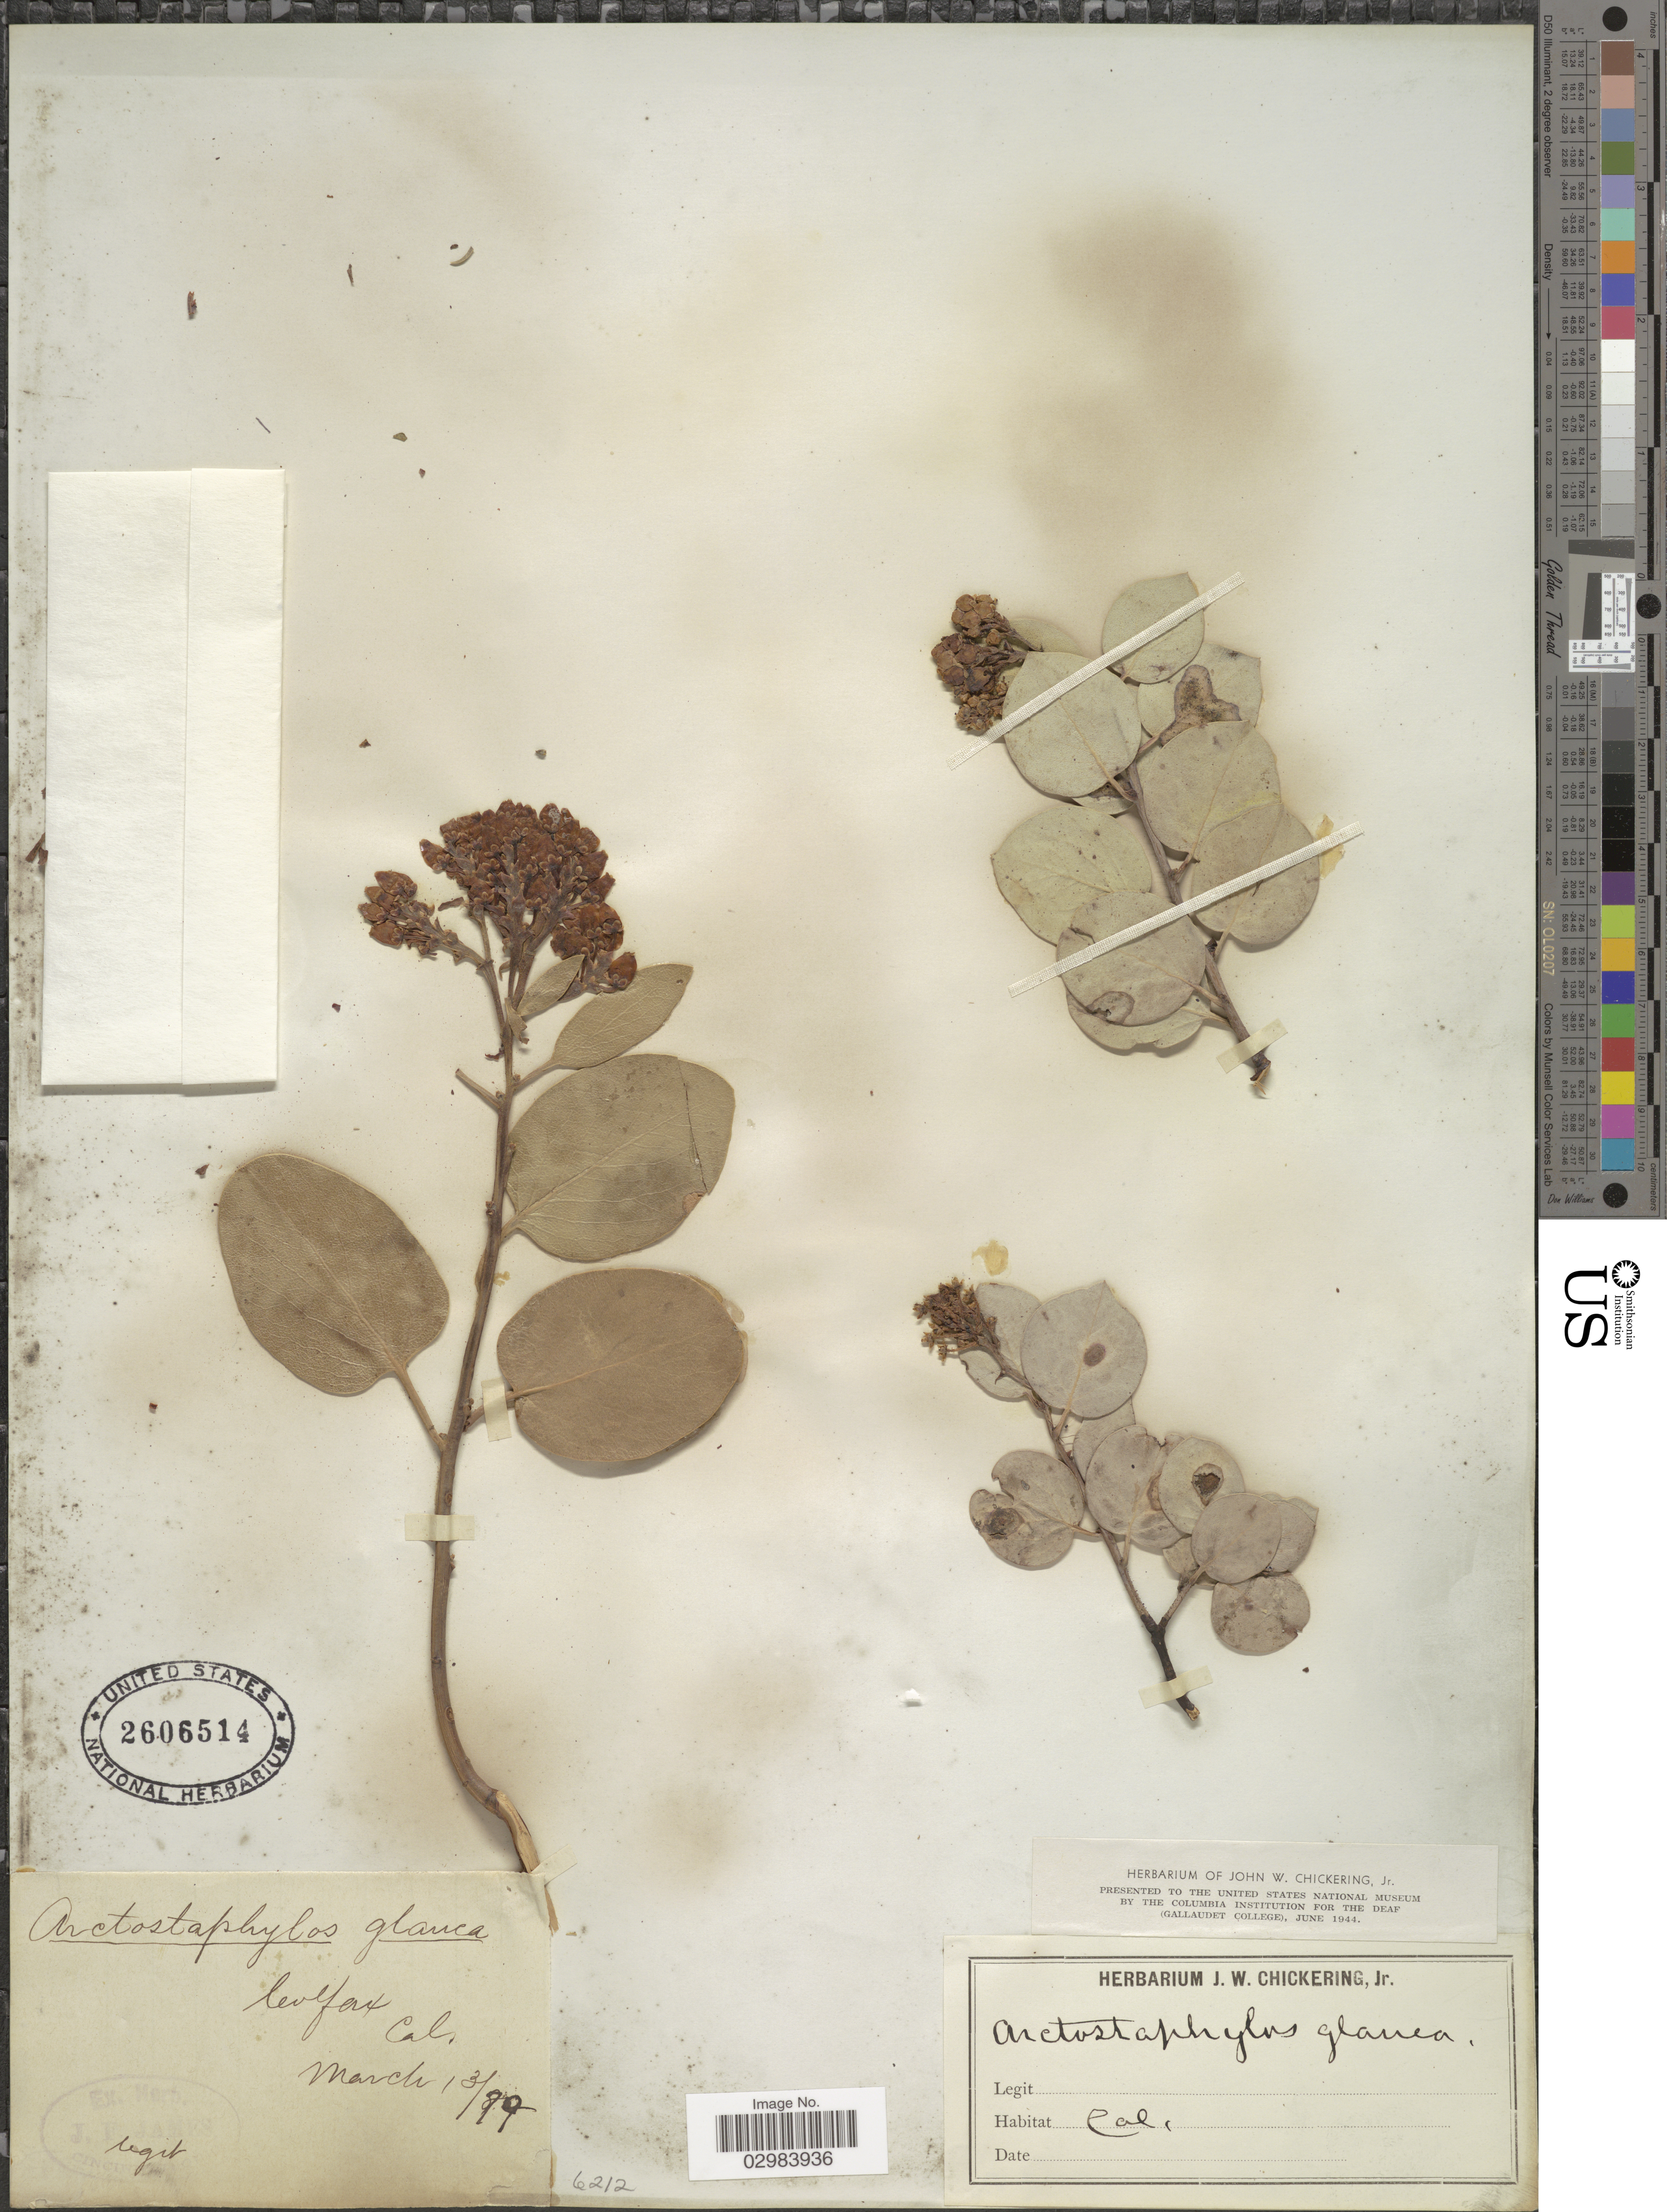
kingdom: Plantae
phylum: Tracheophyta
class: Magnoliopsida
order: Ericales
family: Ericaceae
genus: Arctostaphylos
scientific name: Arctostaphylos glauca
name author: Lindl.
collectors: J. W. Chickering Jr.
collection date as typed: Transcribed d/m/y: 13/3/79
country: United States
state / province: California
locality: Colfax.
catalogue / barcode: US 2606514